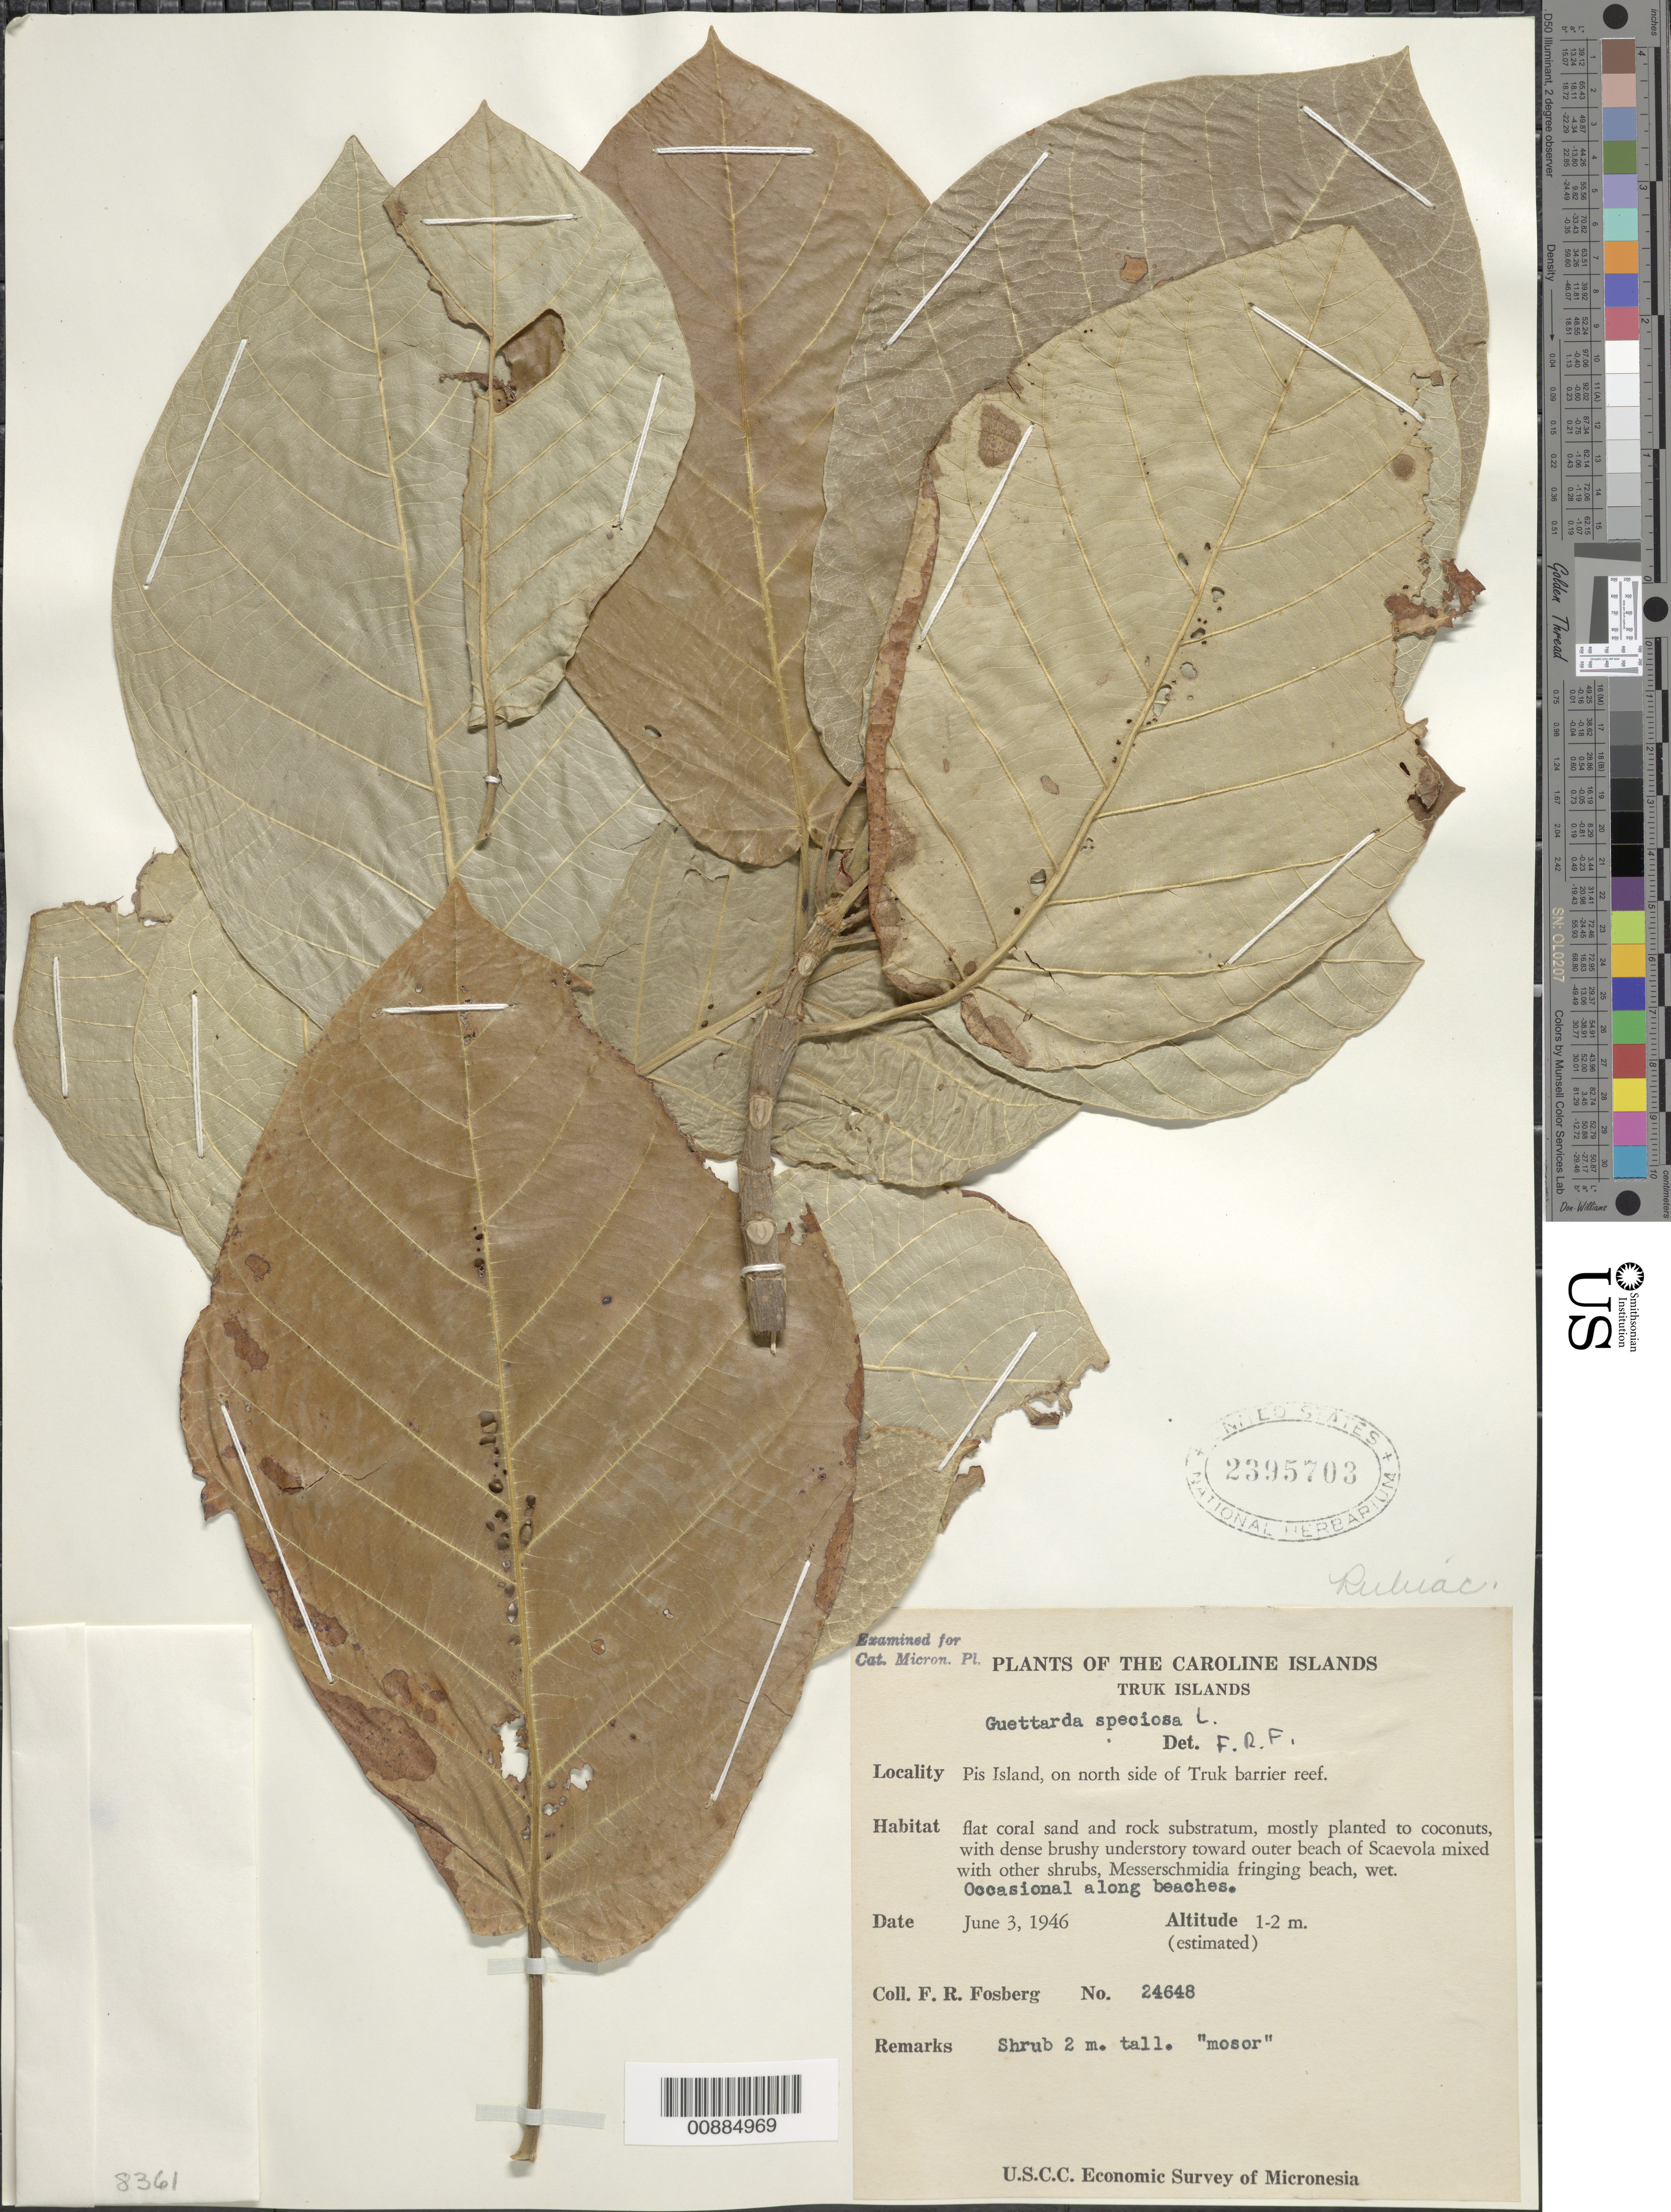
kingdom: Plantae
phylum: Tracheophyta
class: Magnoliopsida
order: Gentianales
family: Rubiaceae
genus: Guettarda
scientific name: Guettarda speciosa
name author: L.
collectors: F. R. Fosberg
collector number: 24648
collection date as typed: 03 Jun 1946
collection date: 1946-06-03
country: Micronesia, Federated States of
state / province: Truk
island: Losap Atoll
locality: Pis Islet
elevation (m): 1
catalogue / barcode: US 2395703